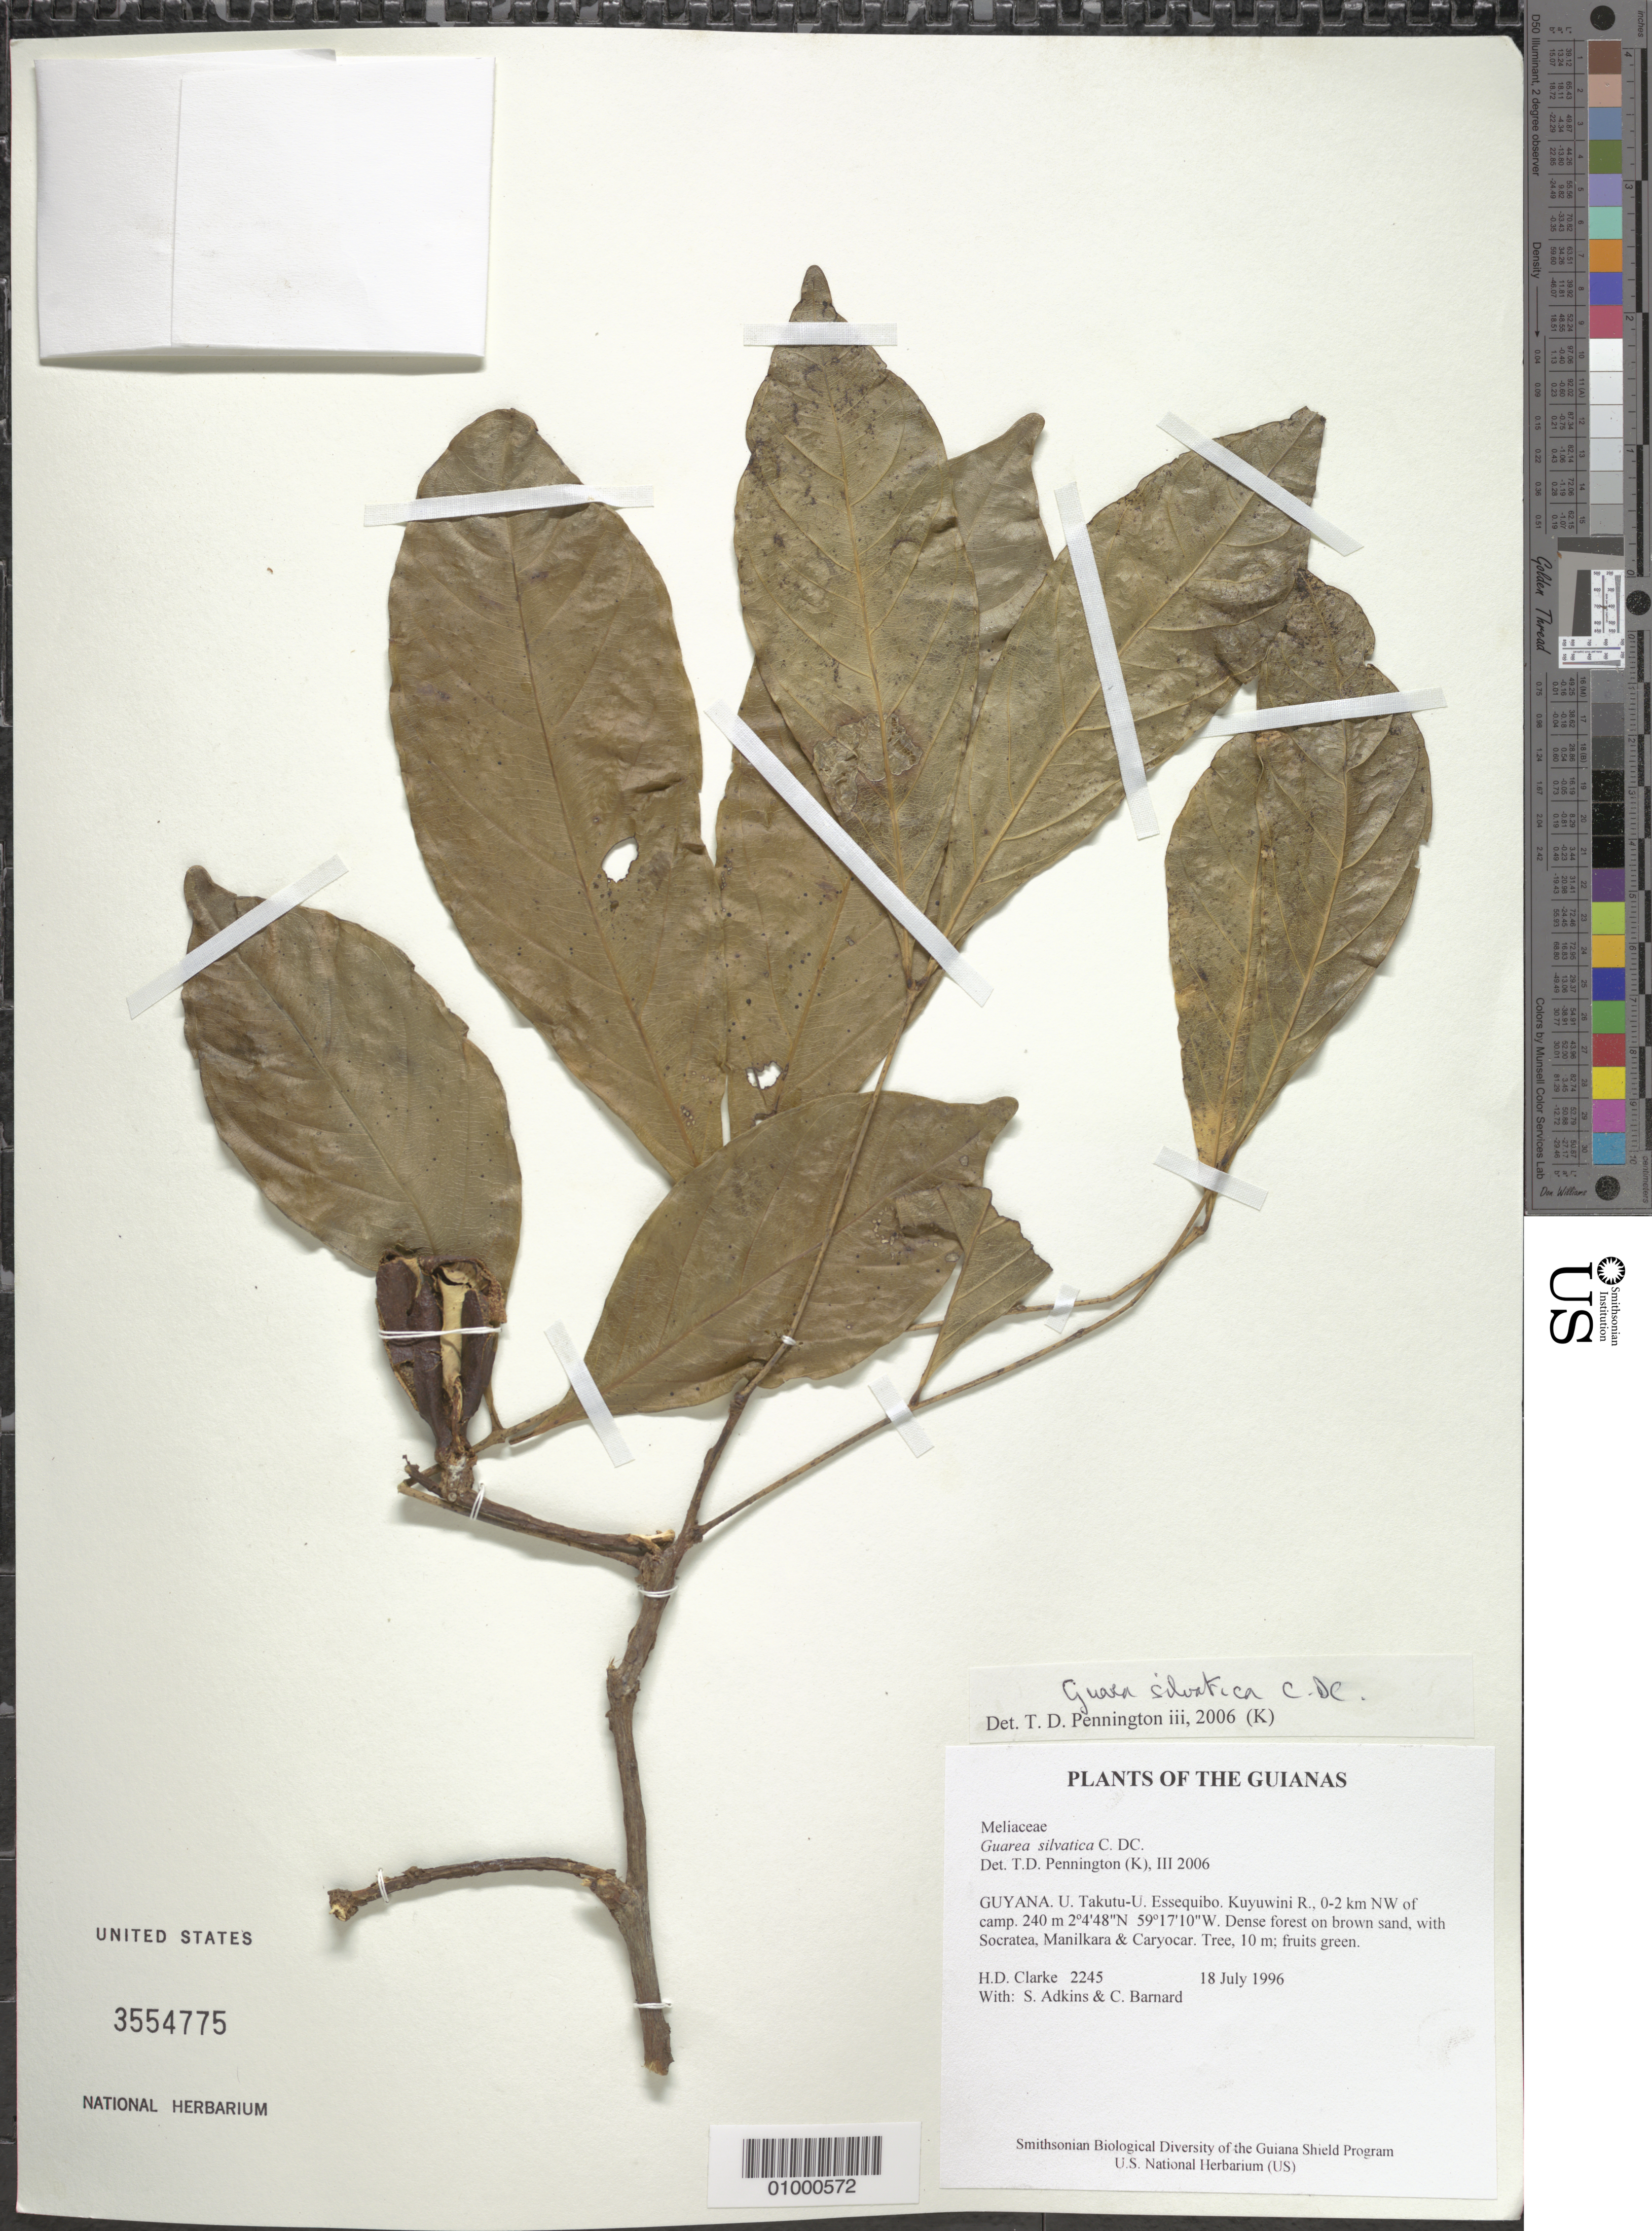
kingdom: Plantae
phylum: Tracheophyta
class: Magnoliopsida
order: Sapindales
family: Meliaceae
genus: Guarea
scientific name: Guarea silvatica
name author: C. DC.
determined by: Pennington, T. D., (K)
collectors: H. D. Clarke, S. Adkins & C. Bernard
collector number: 2245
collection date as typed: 18 July 1996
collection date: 1996-07-18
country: Guyana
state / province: U. Takutu-U. Essequibo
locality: Kuyuwini R., 0-2 km NW of camp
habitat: Dense forest on brown sand, with Socratea, Manilkara & Caryocar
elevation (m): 240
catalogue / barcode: US 3554775